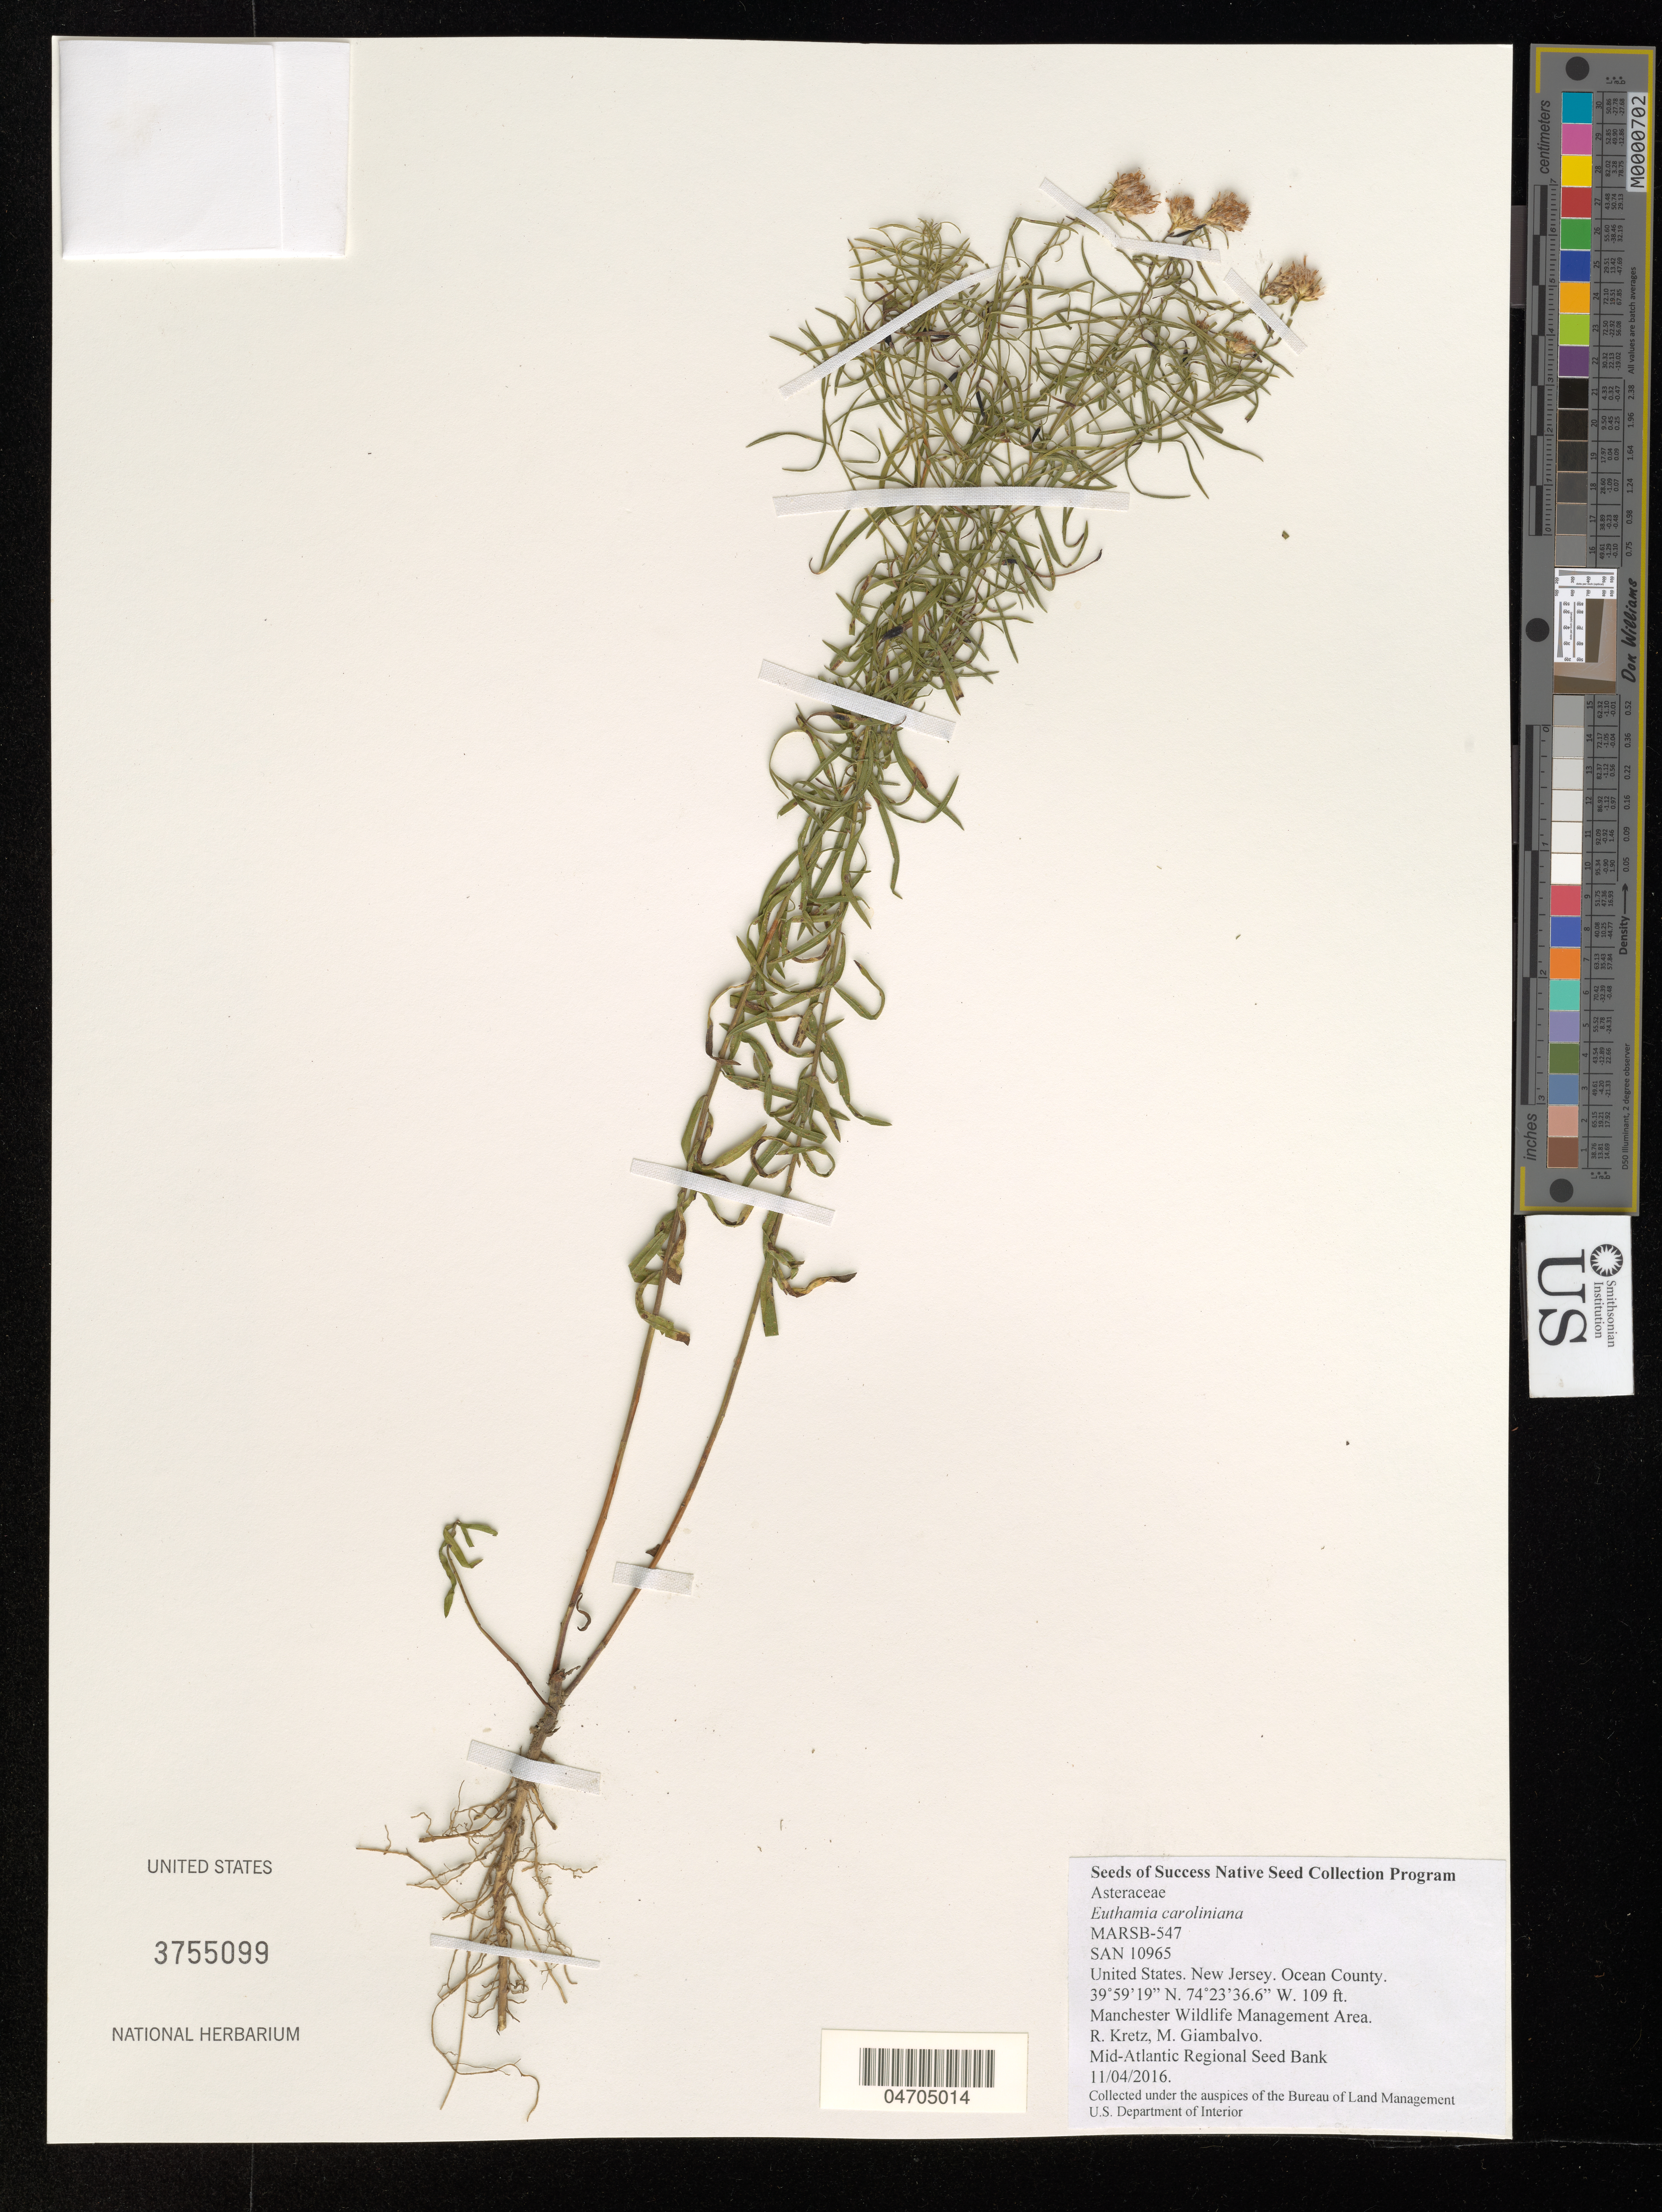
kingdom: Plantae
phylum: Tracheophyta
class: Magnoliopsida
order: Asterales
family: Asteraceae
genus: Euthamia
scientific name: Euthamia caroliniana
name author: (L.) Greene ex Porter & Britton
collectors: R. Kretz & M. Giambalvo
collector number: MARSB-547/SAN10965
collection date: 2016-11-04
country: United States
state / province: New Jersey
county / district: Ocean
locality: Ocean County. Manchester Wildlife Management Area.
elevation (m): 33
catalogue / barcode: US 3755099